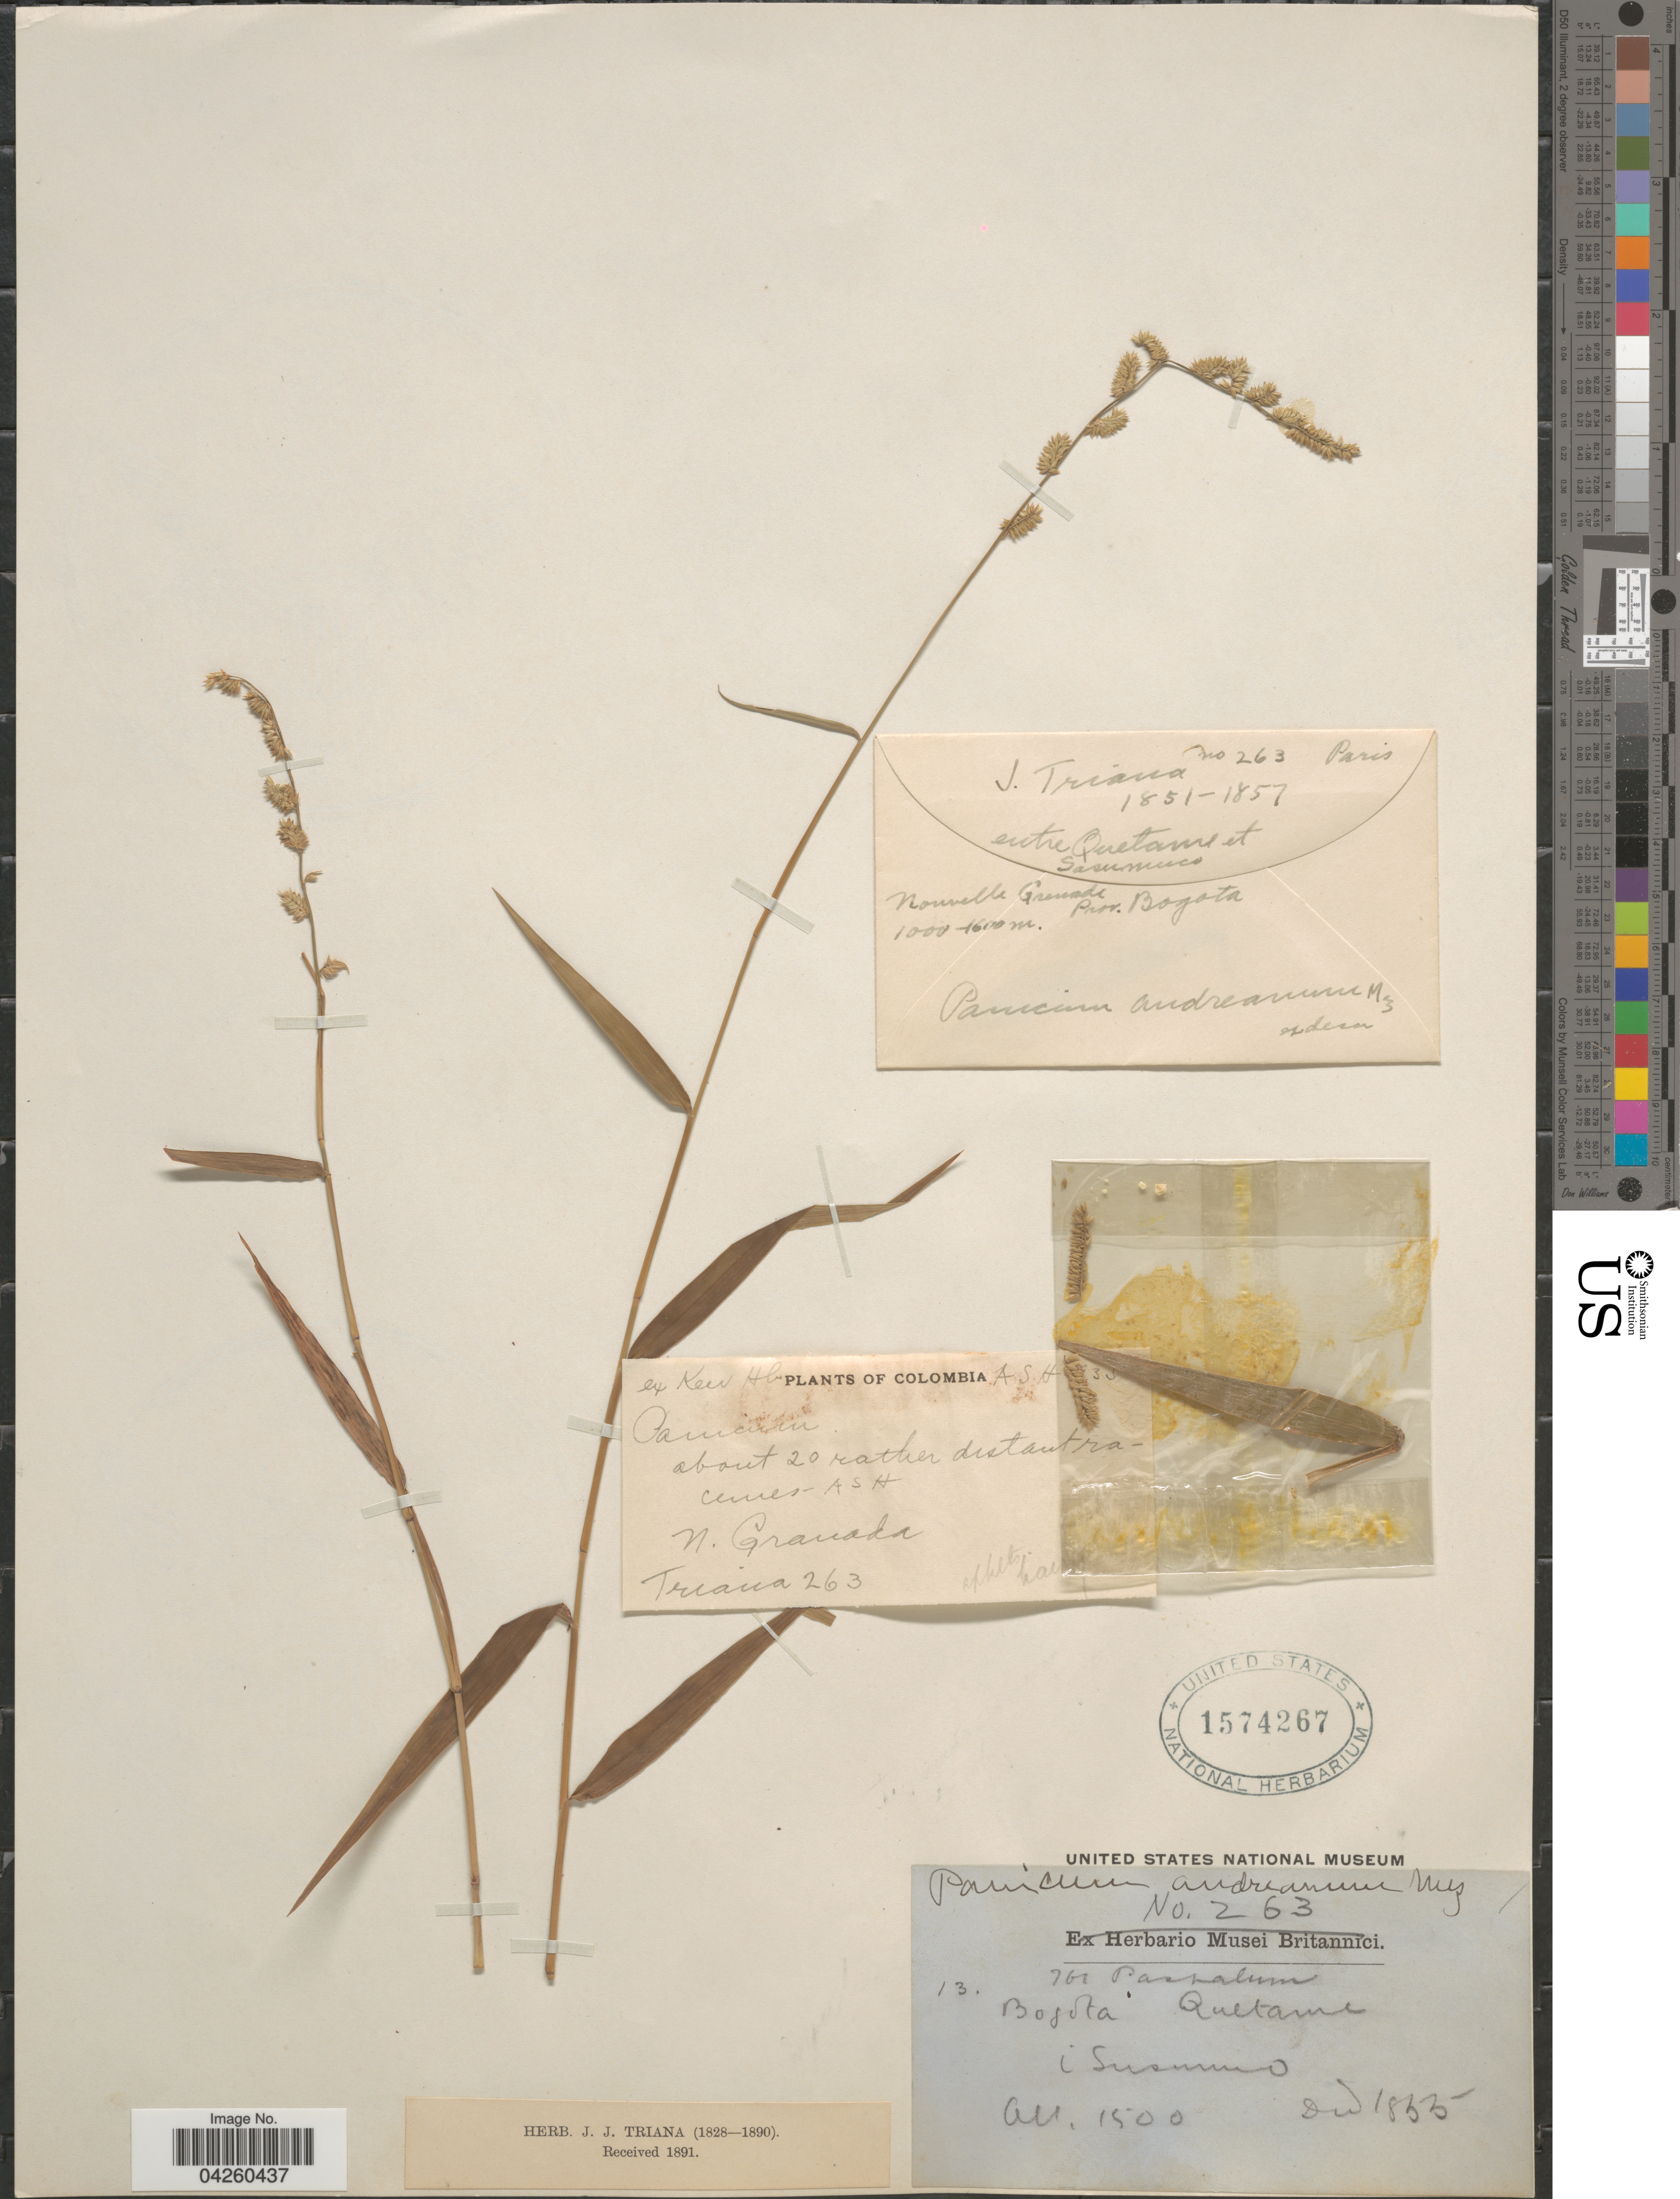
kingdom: Plantae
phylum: Tracheophyta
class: Liliopsida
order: Poales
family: Poaceae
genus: Ocellochloa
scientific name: Ocellochloa andreana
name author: (Mez) Zuloaga & Morrone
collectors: Triana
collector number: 263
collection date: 1851/1857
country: Colombia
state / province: Bogota D.C.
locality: Nouvelle Grenada.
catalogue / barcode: US 1574267